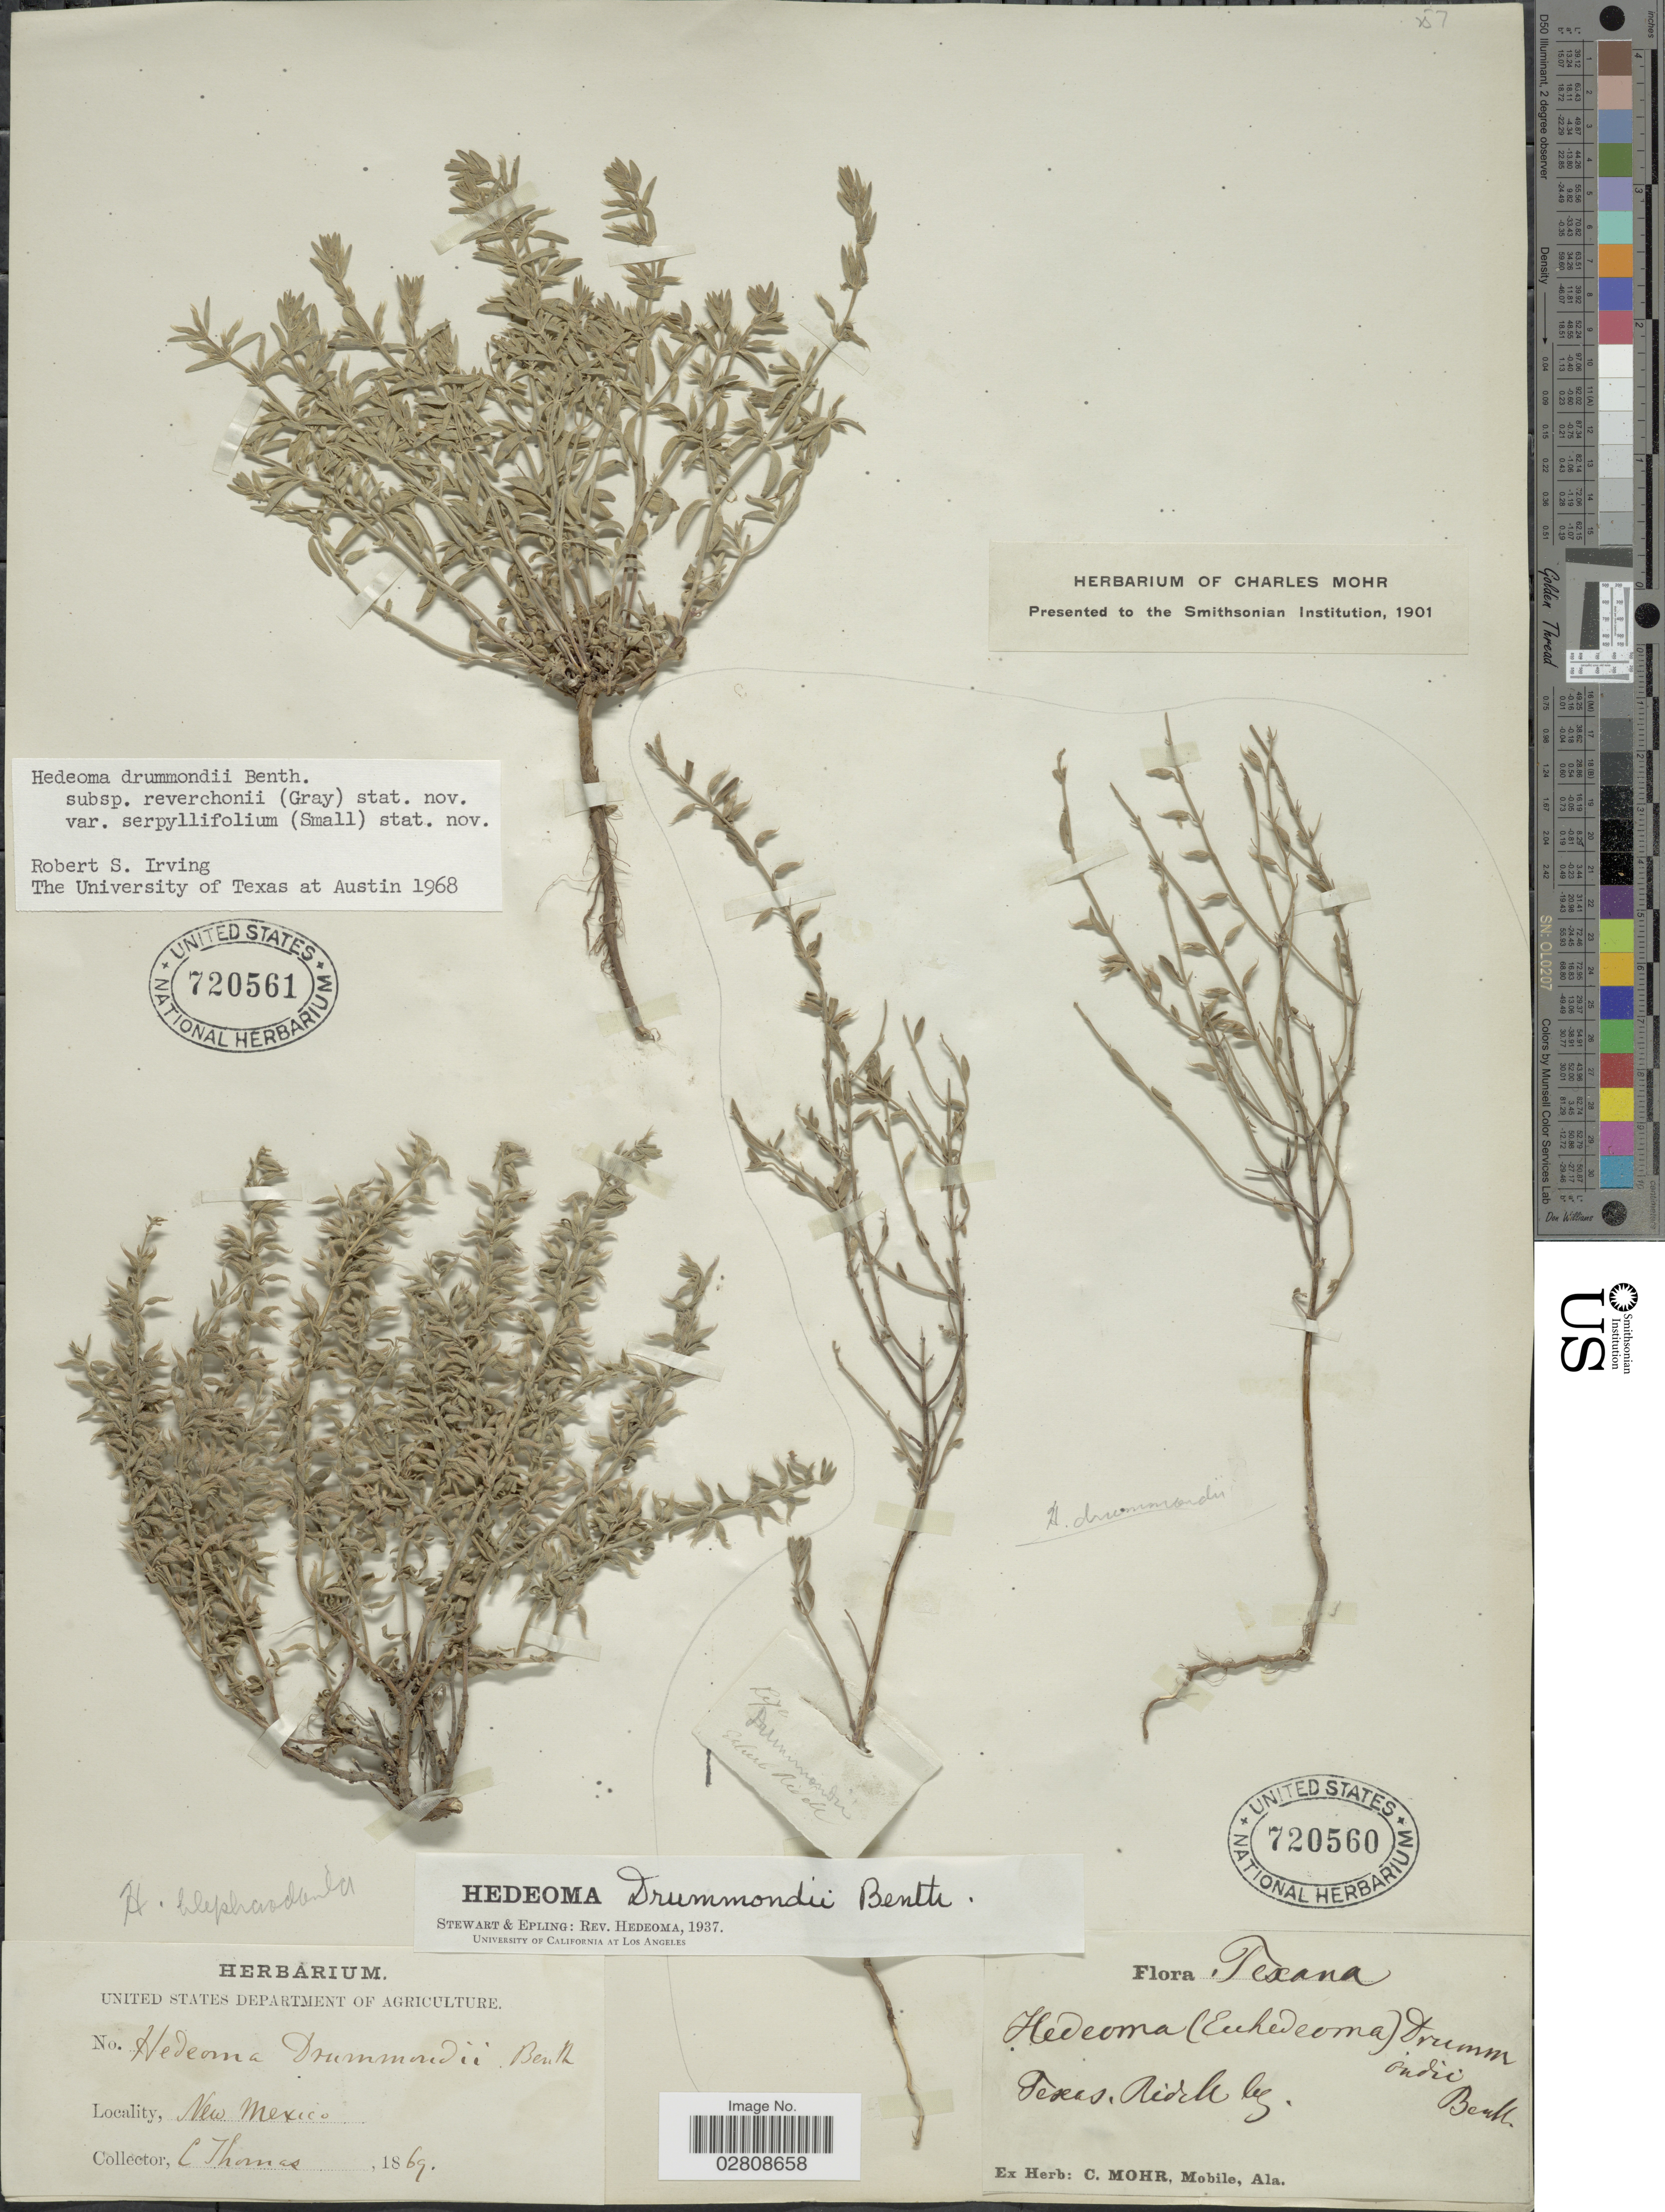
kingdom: Plantae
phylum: Tracheophyta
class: Magnoliopsida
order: Lamiales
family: Lamiaceae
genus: Hedeoma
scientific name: Hedeoma drummondii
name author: Benth.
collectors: ex herb. C. Mohr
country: United States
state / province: Texas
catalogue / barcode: US 720560